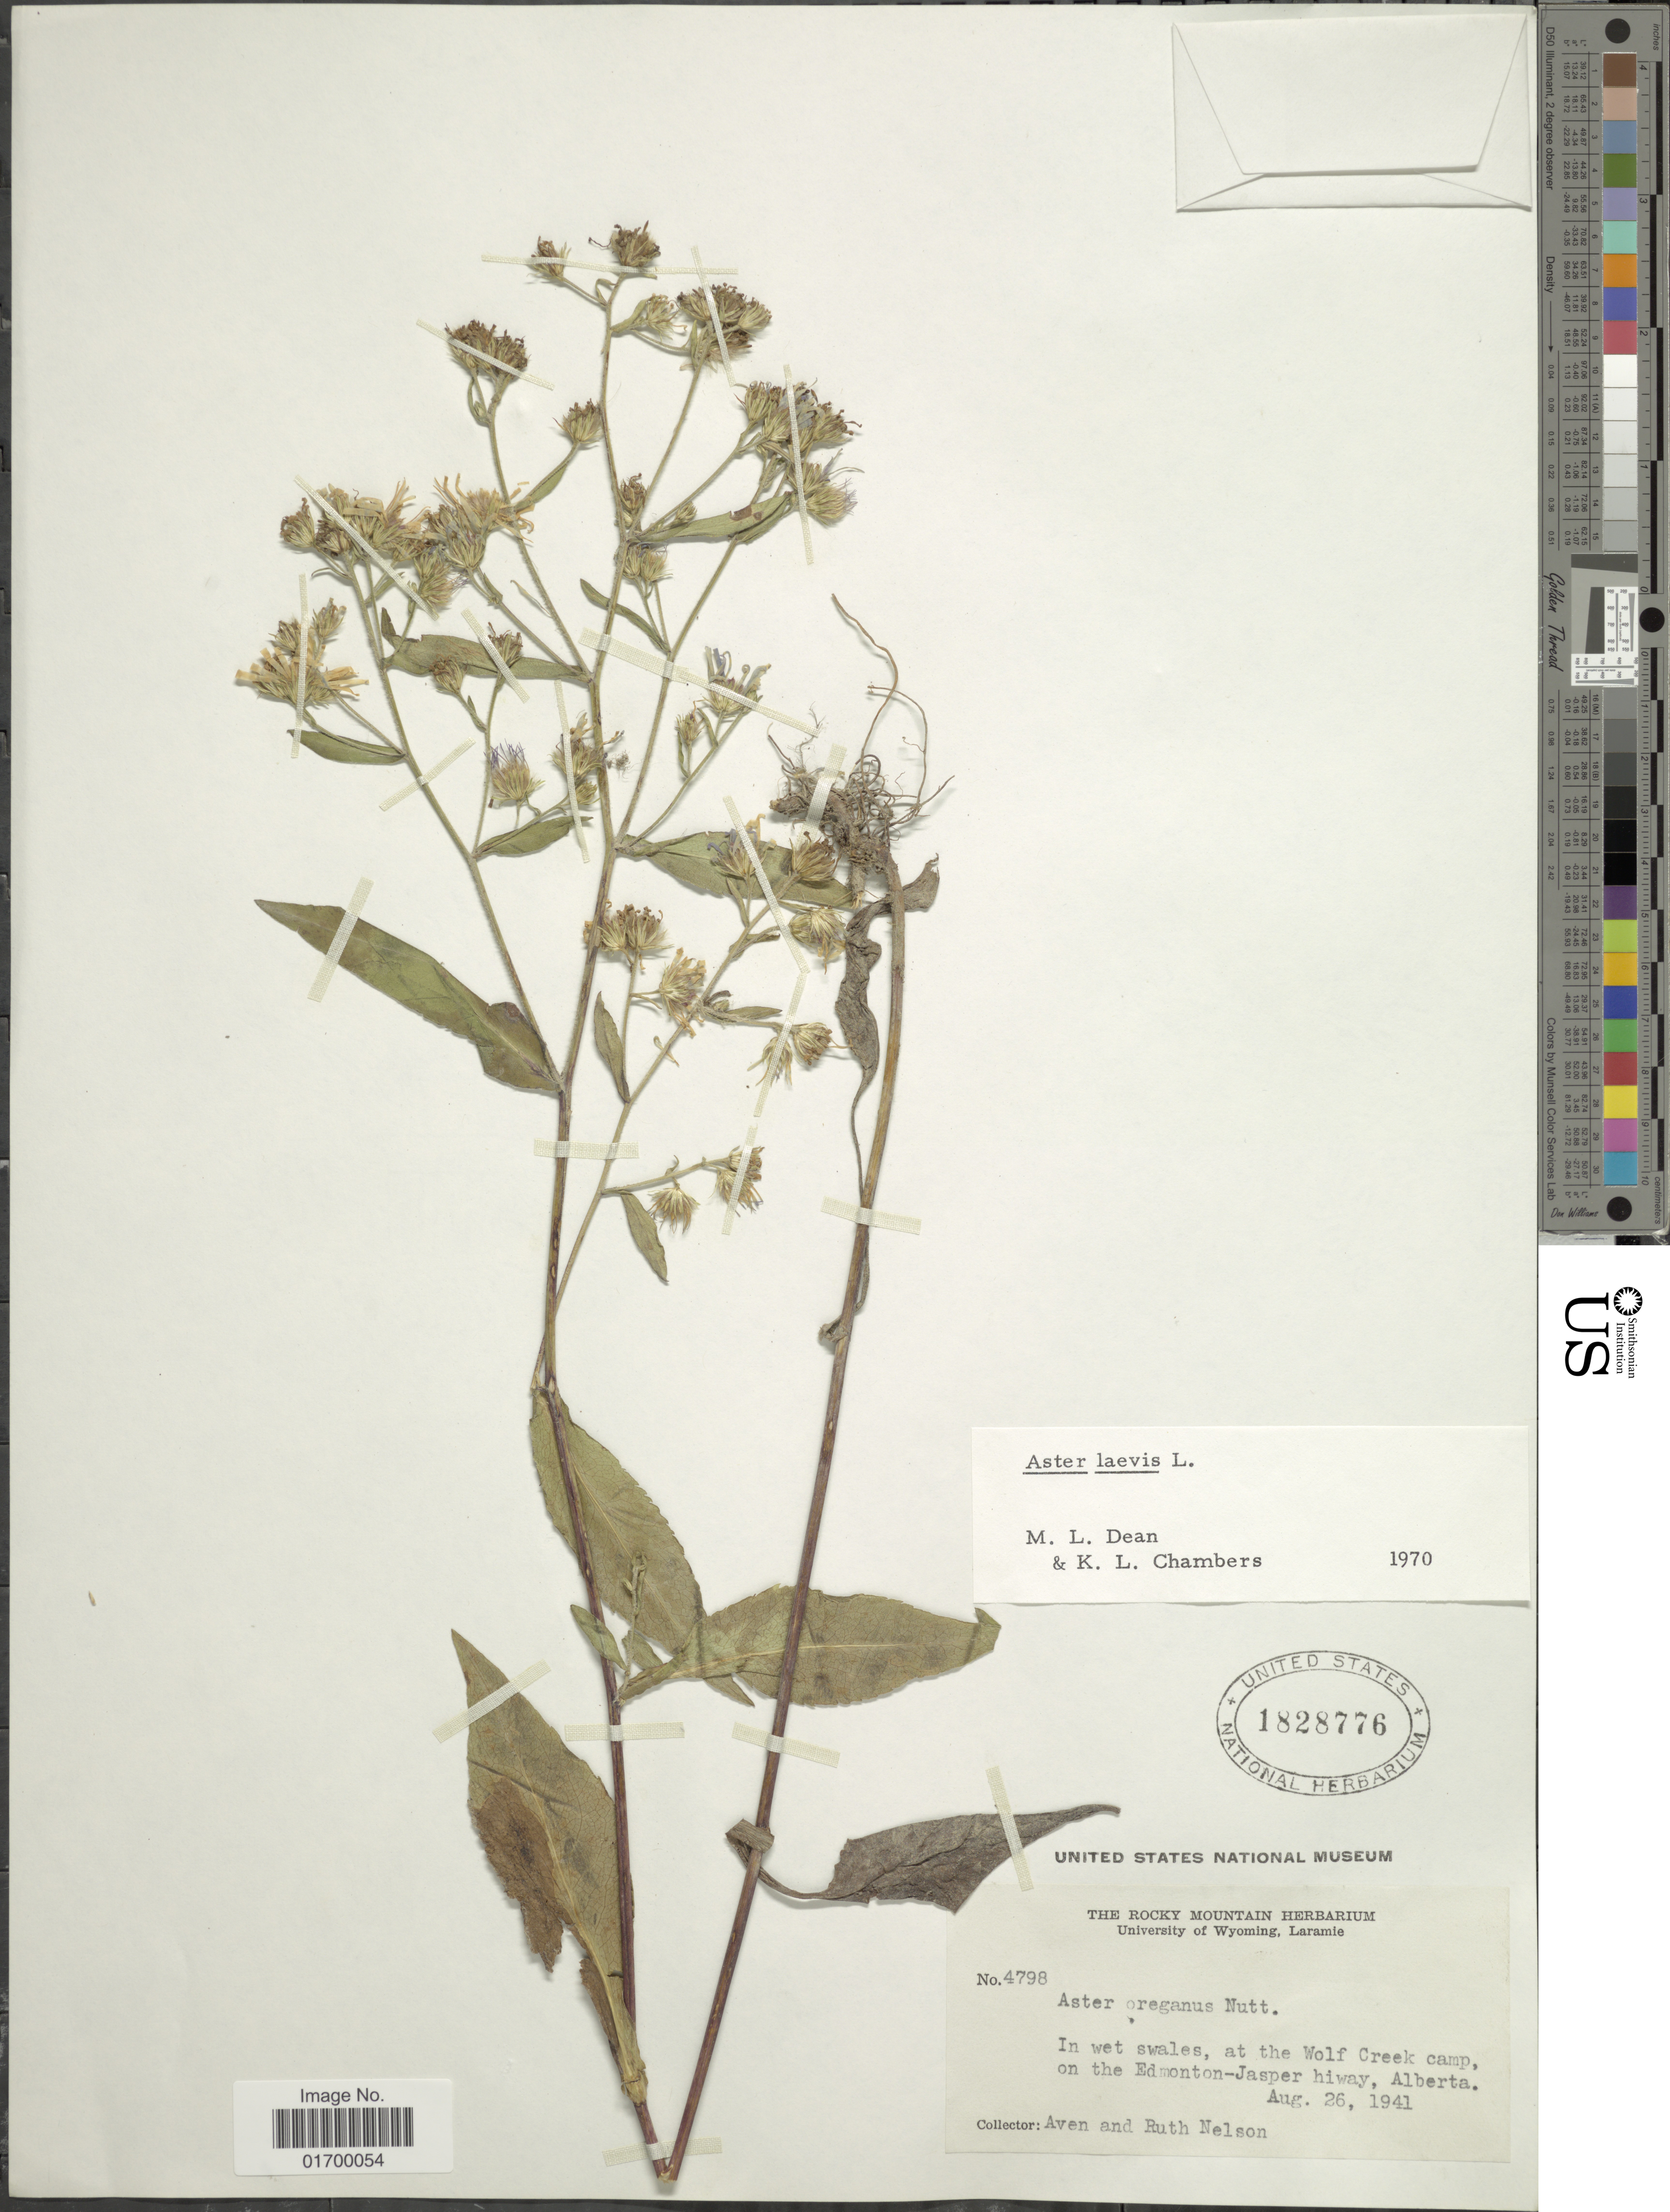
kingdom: Plantae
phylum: Tracheophyta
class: Magnoliopsida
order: Asterales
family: Asteraceae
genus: Symphyotrichum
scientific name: Symphyotrichum laeve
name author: (L.) Á. Löve & D. Löve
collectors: A. Nelson & R. A. Nelson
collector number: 4798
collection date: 1941-08-26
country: Canada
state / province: Alberta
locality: In wet swales, at the Wolf Creek camp, on the Edmonton-Jasper hiway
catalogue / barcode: US 1828776